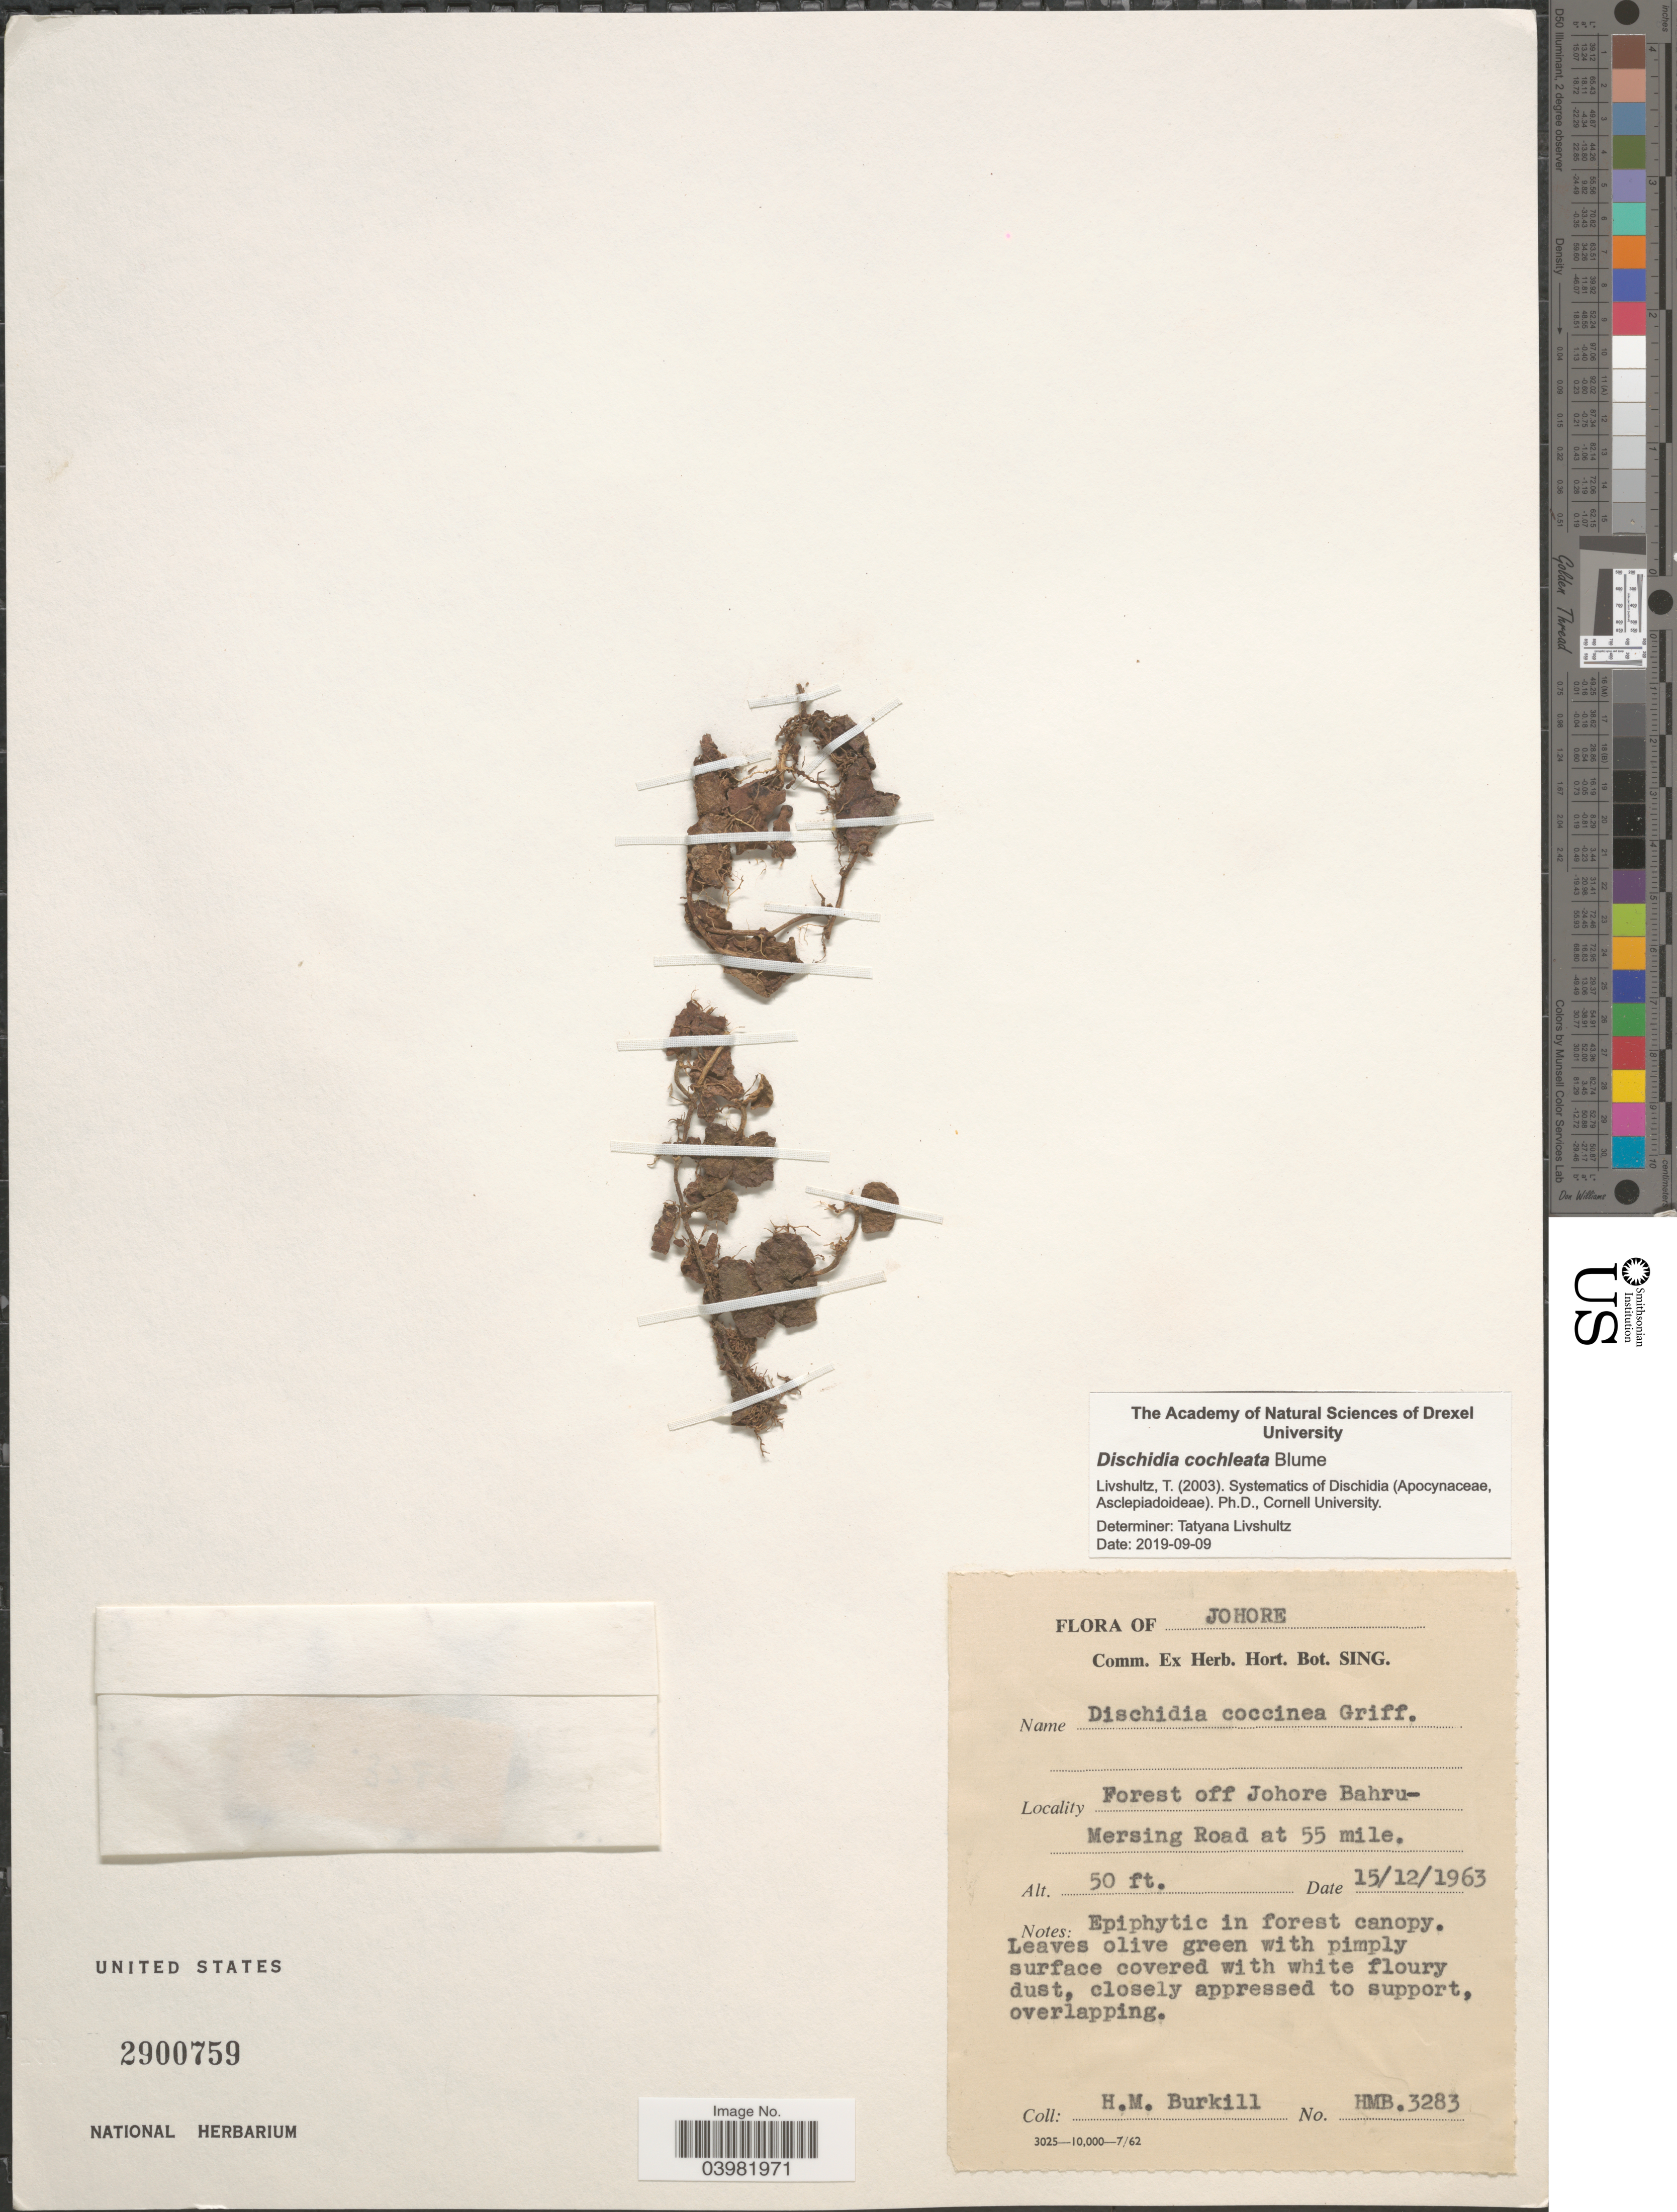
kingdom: Plantae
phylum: Tracheophyta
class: Magnoliopsida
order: Gentianales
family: Apocynaceae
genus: Dischidia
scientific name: Dischidia cochleata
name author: Blume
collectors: H. M. Burkill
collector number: HMB 3283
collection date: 1963-12-15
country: Malaysia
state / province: Johor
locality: Johore. Forest off Johore Bahru-Mersing Road at 55 mile.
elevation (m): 15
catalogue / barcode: US 2900759